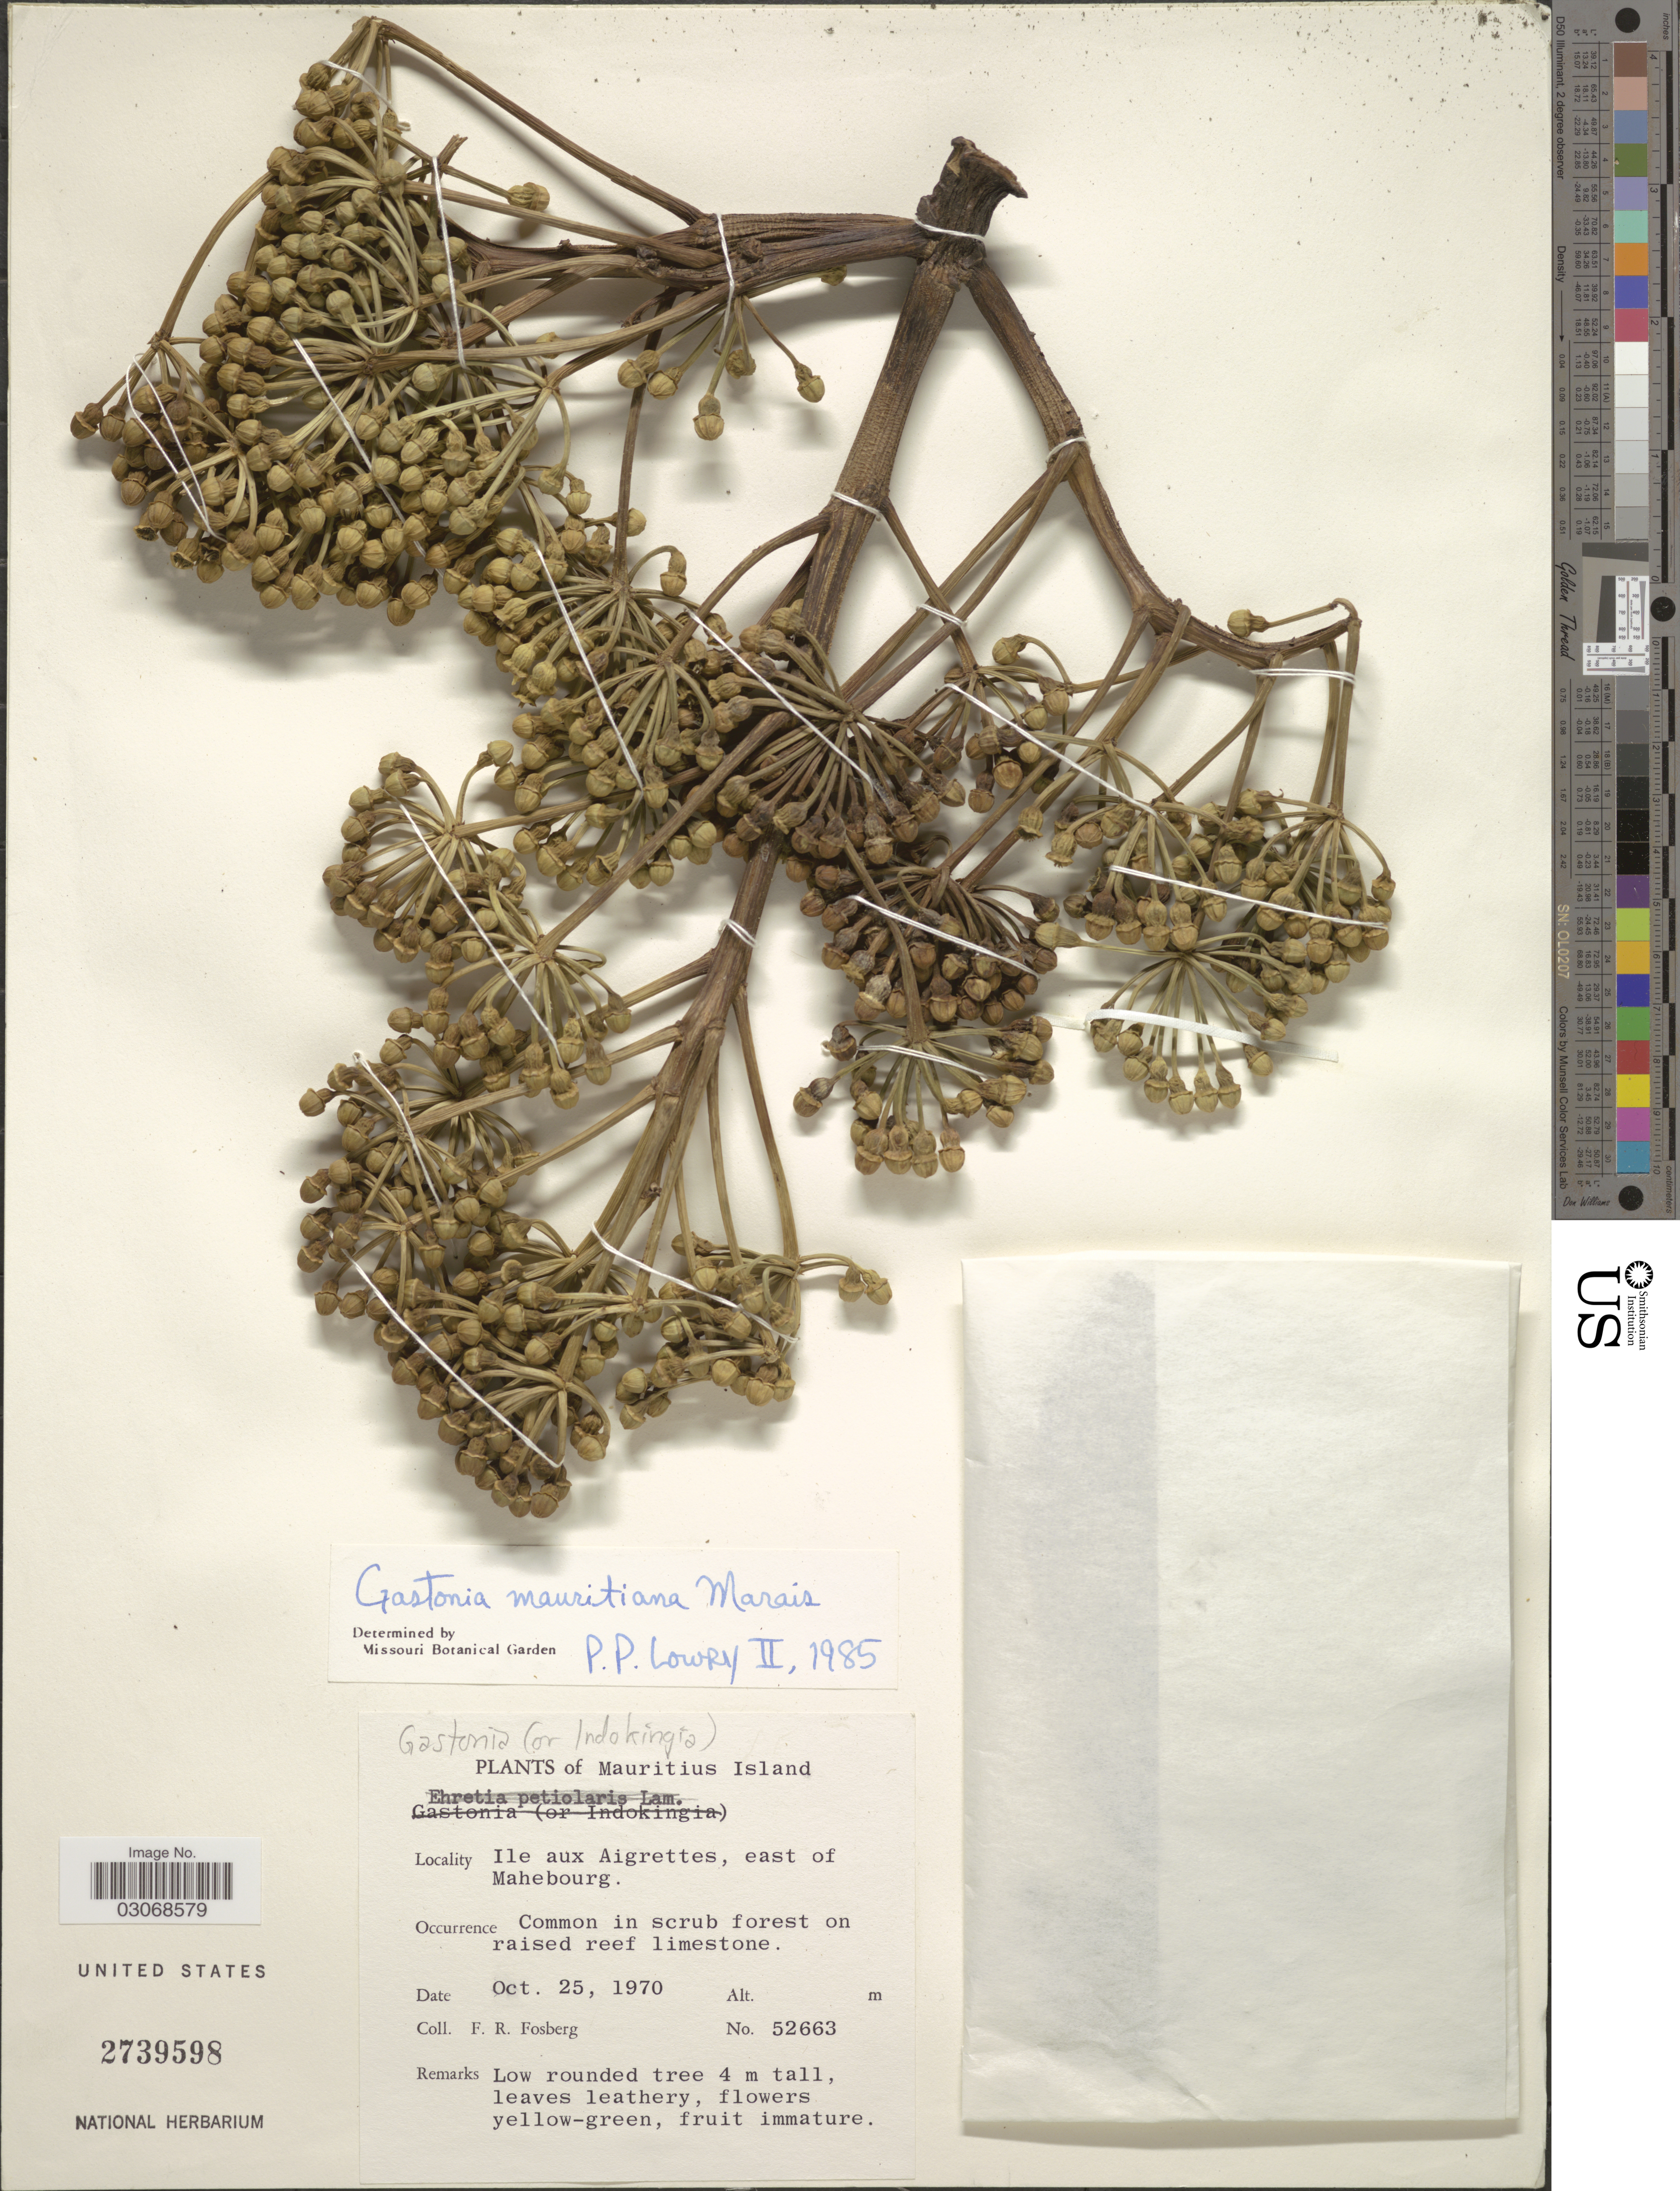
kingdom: Plantae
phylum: Tracheophyta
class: Magnoliopsida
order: Apiales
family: Araliaceae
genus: Gastonia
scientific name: Gastonia mauritiana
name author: Marais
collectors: F. R. Fosberg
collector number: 52663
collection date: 1970-10-25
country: Mauritius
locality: Mauritius Island, Ile aux Aigrettes, east of Mahebourg.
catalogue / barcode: US 2739598